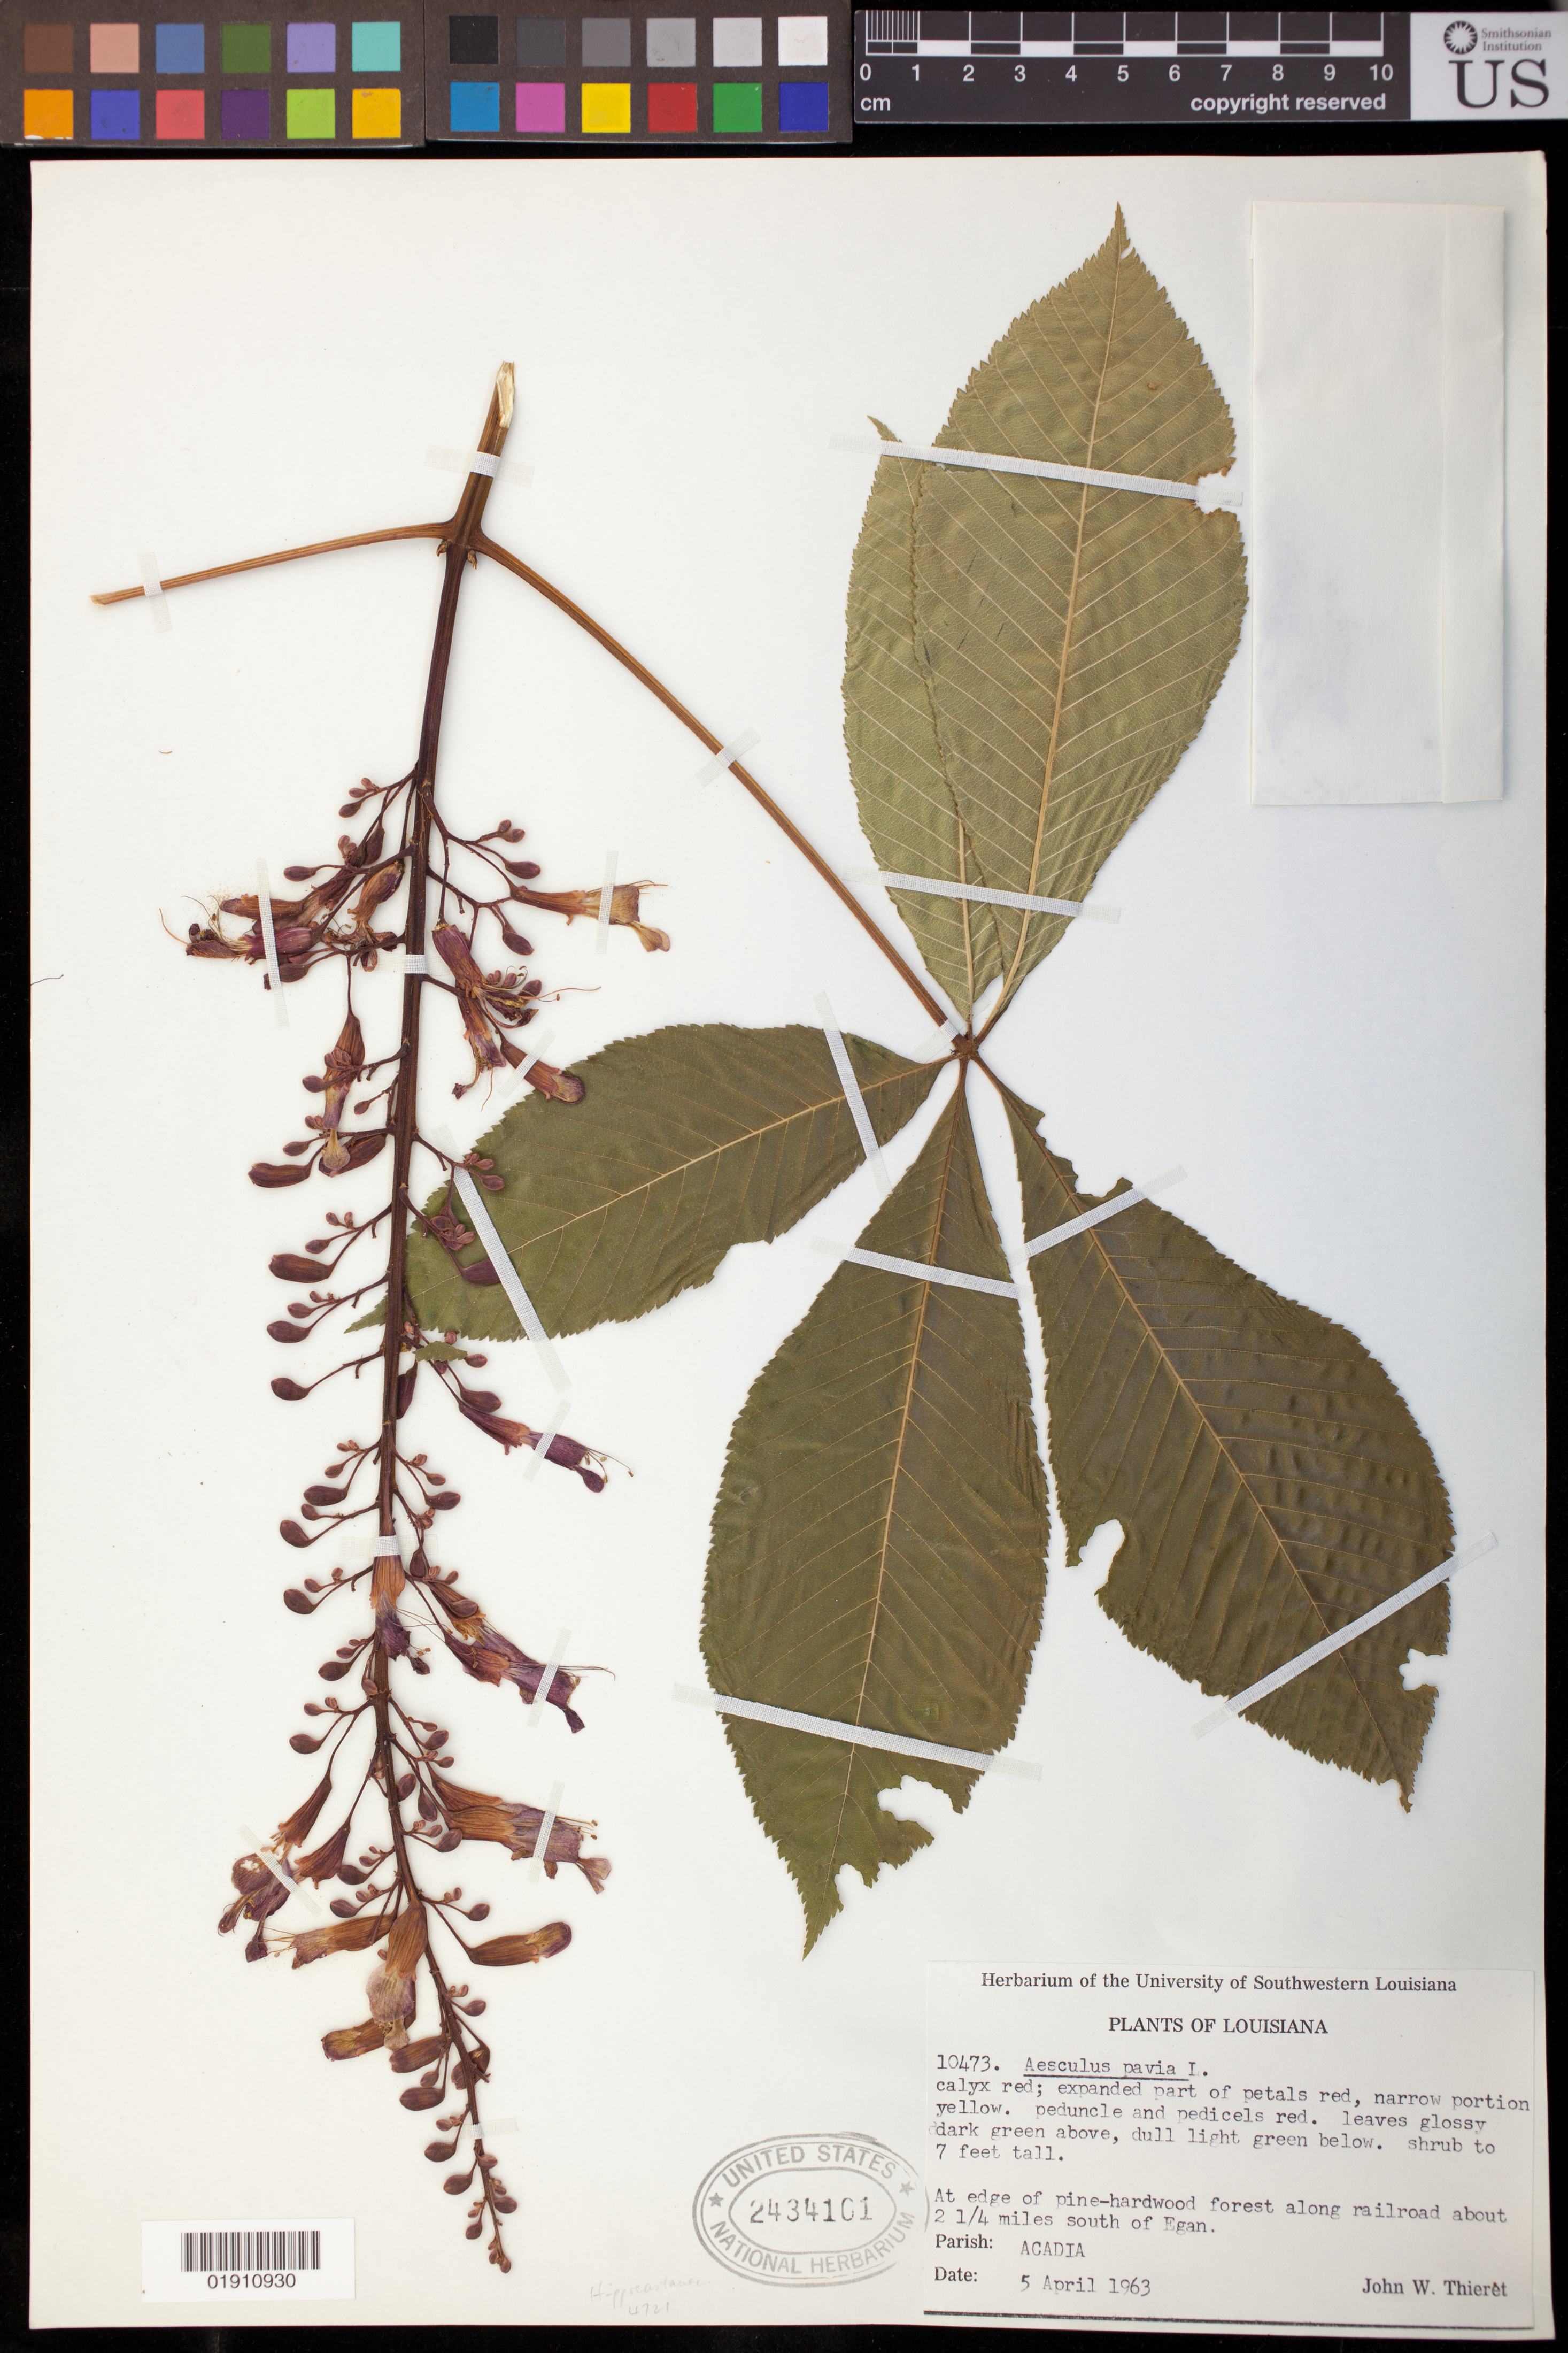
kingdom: Plantae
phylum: Tracheophyta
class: Magnoliopsida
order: Sapindales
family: Sapindaceae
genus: Aesculus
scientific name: Aesculus pavia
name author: L.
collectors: J. W. Thieret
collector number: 10473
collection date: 1963-04-05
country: United States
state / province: Louisiana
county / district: Acadia Parish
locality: along railroad about 2 1/4 miles south of Egan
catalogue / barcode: US 2434101